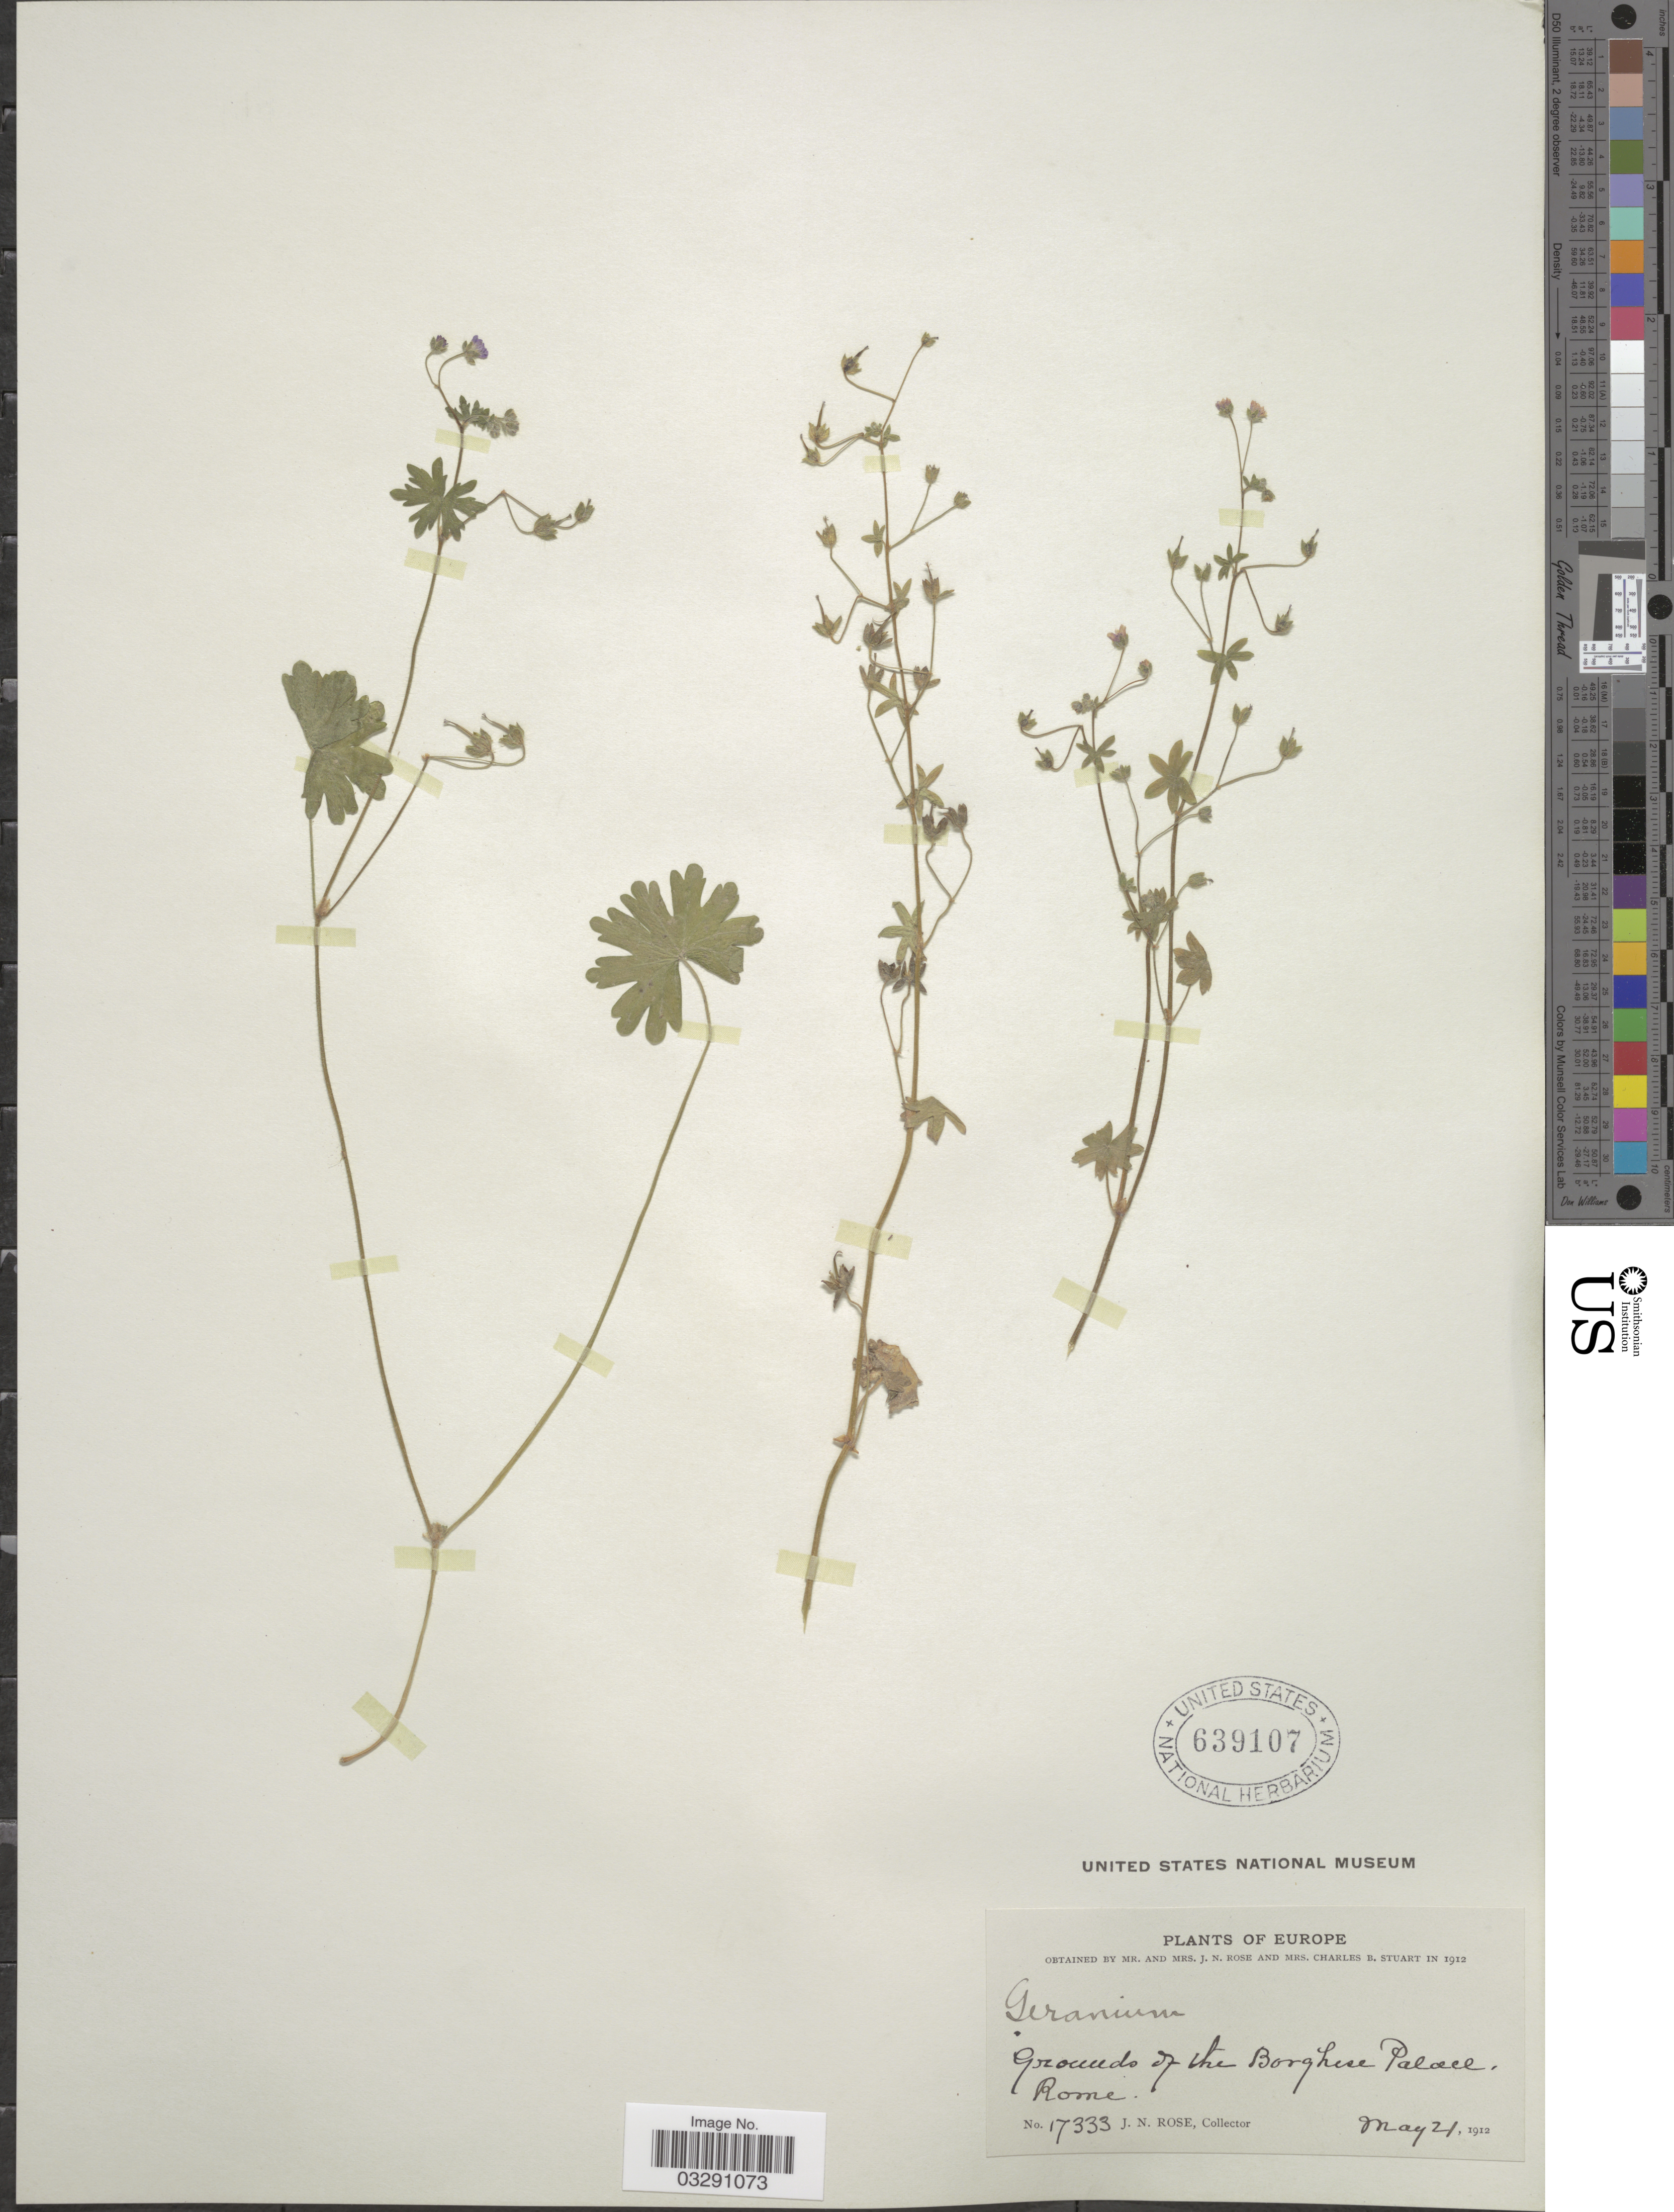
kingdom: Plantae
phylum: Tracheophyta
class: Magnoliopsida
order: Geraniales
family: Geraniaceae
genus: Geranium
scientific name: Geranium sp.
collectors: J. N. Rose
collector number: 17333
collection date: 1912-05-21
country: Italy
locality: Europe. Grounds of the Borghese Palace. Rome.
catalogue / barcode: US 639107